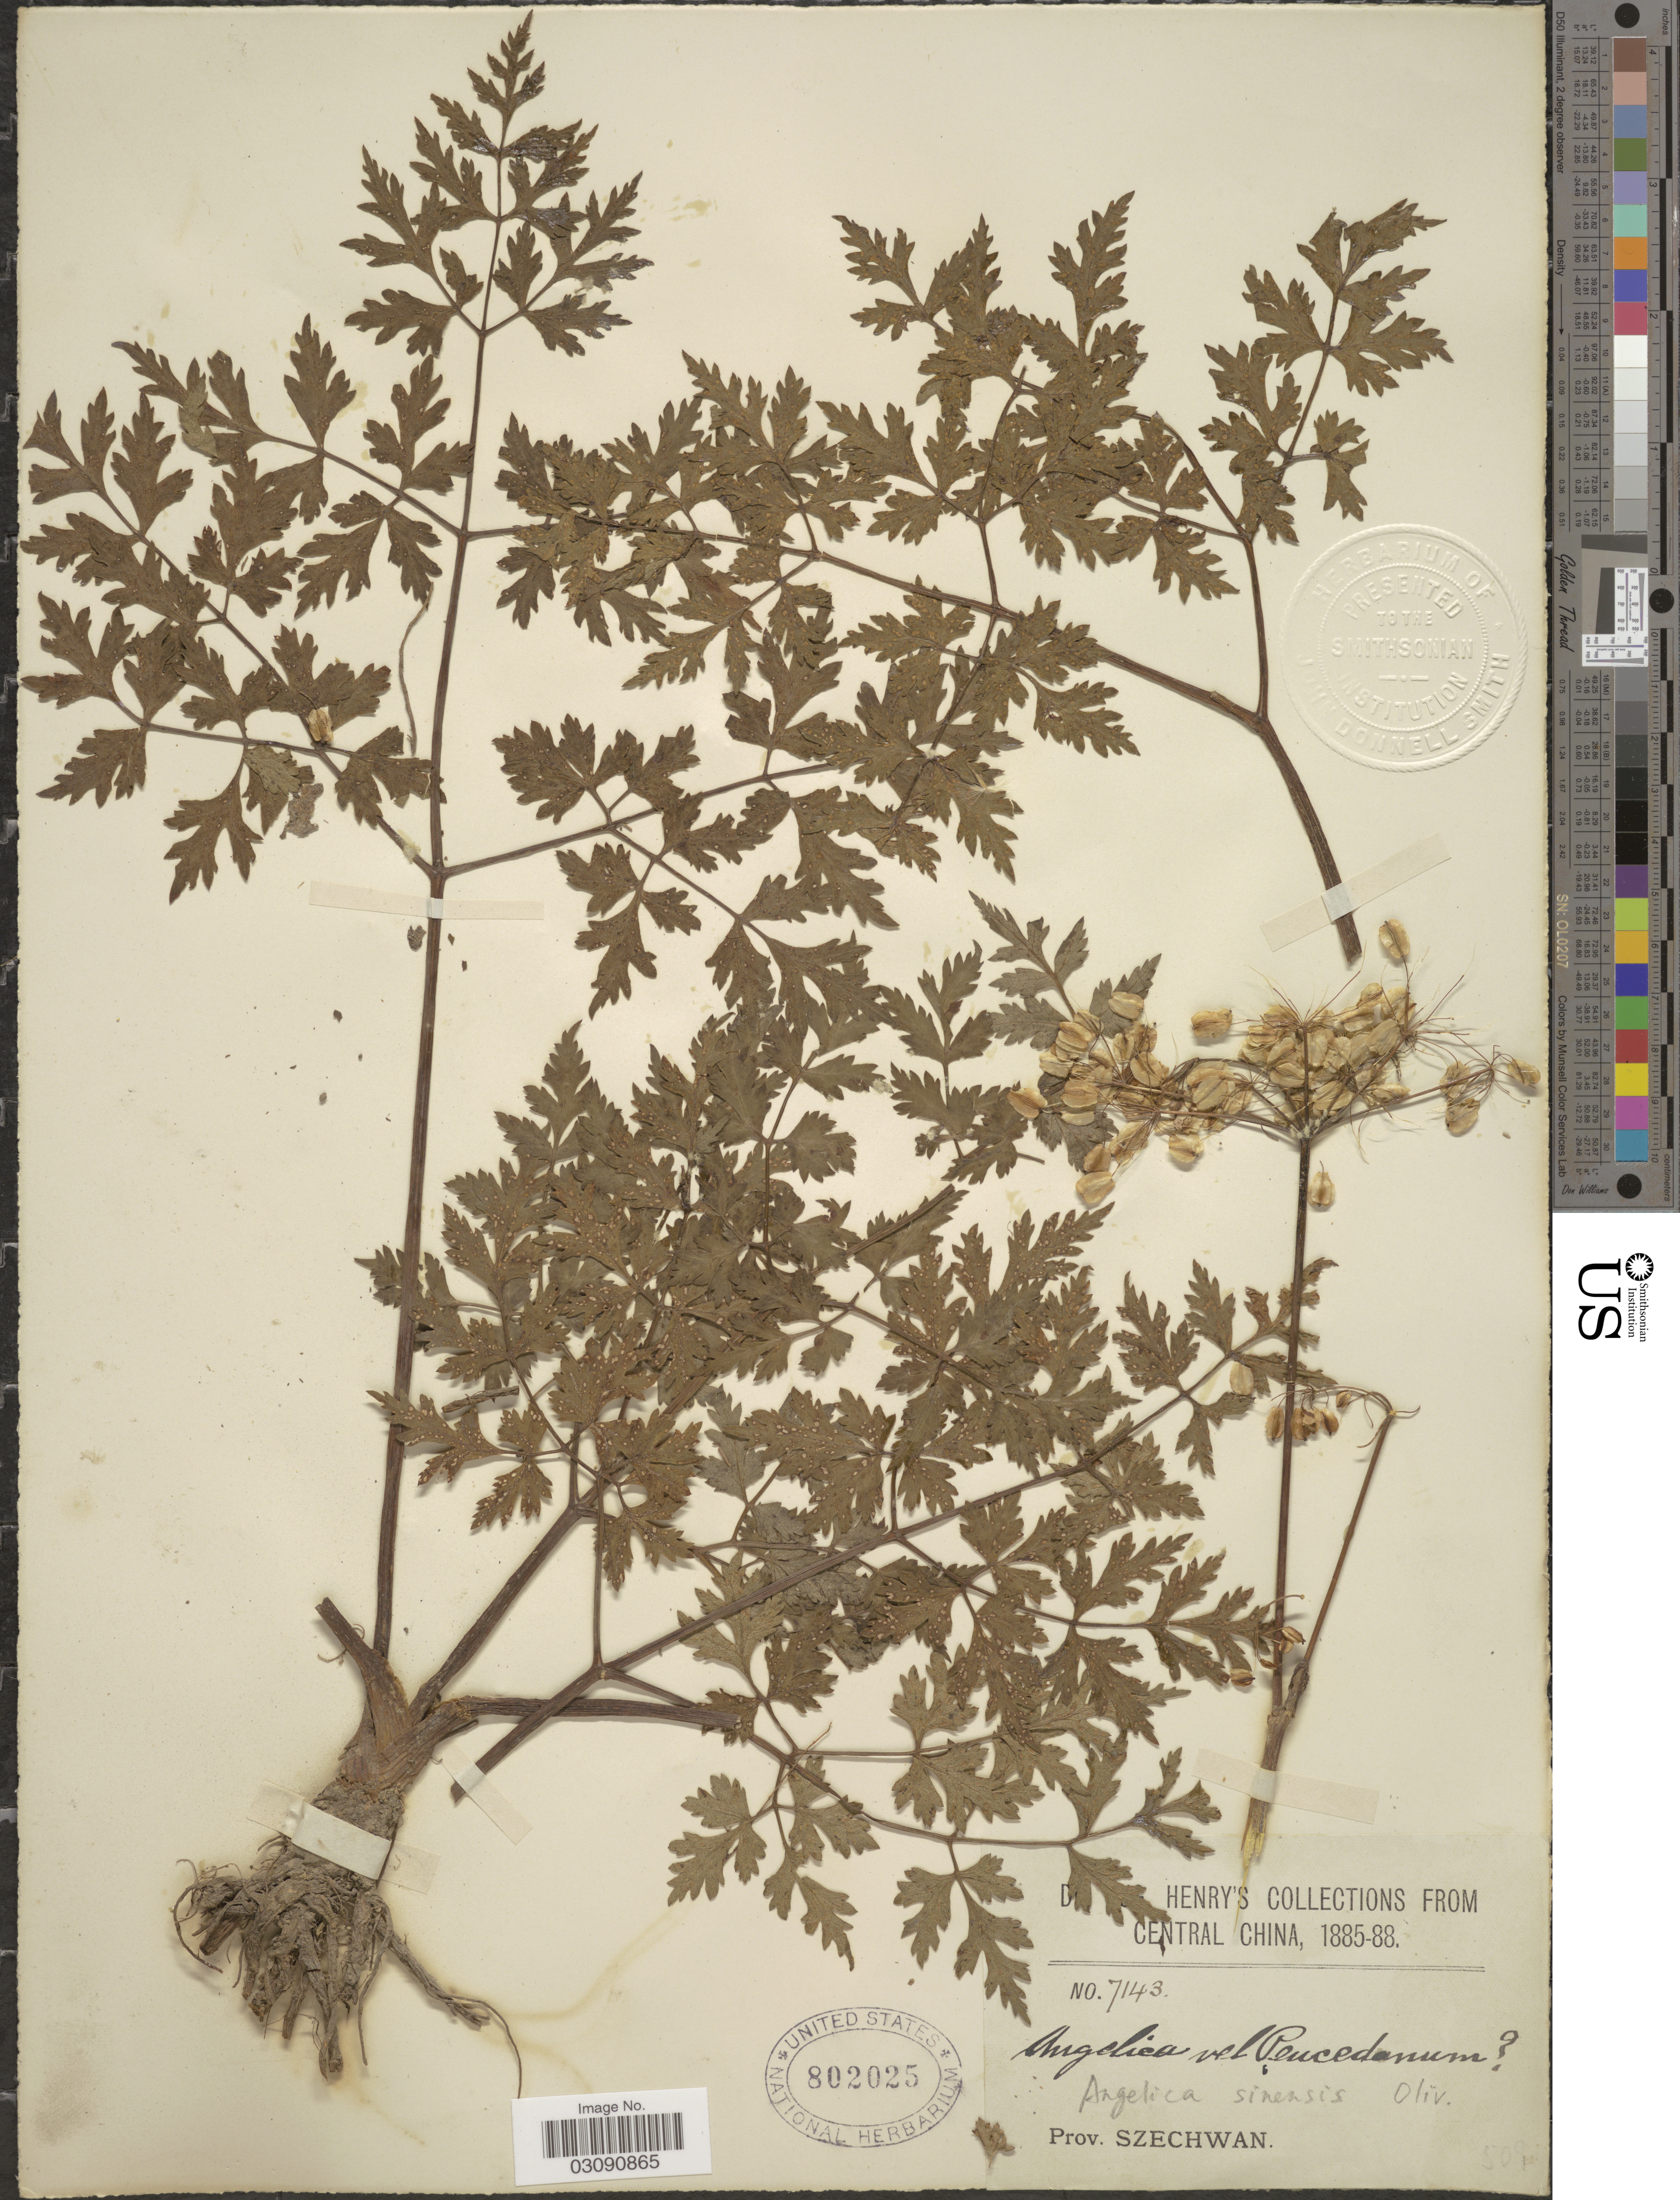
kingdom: Plantae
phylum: Tracheophyta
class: Magnoliopsida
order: Apiales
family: Apiaceae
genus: Angelica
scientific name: Angelica sp.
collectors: A. Henry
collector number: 7143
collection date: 1885/1888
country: China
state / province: Sichuan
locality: Central China, Prov. Szechwan.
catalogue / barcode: US 802025